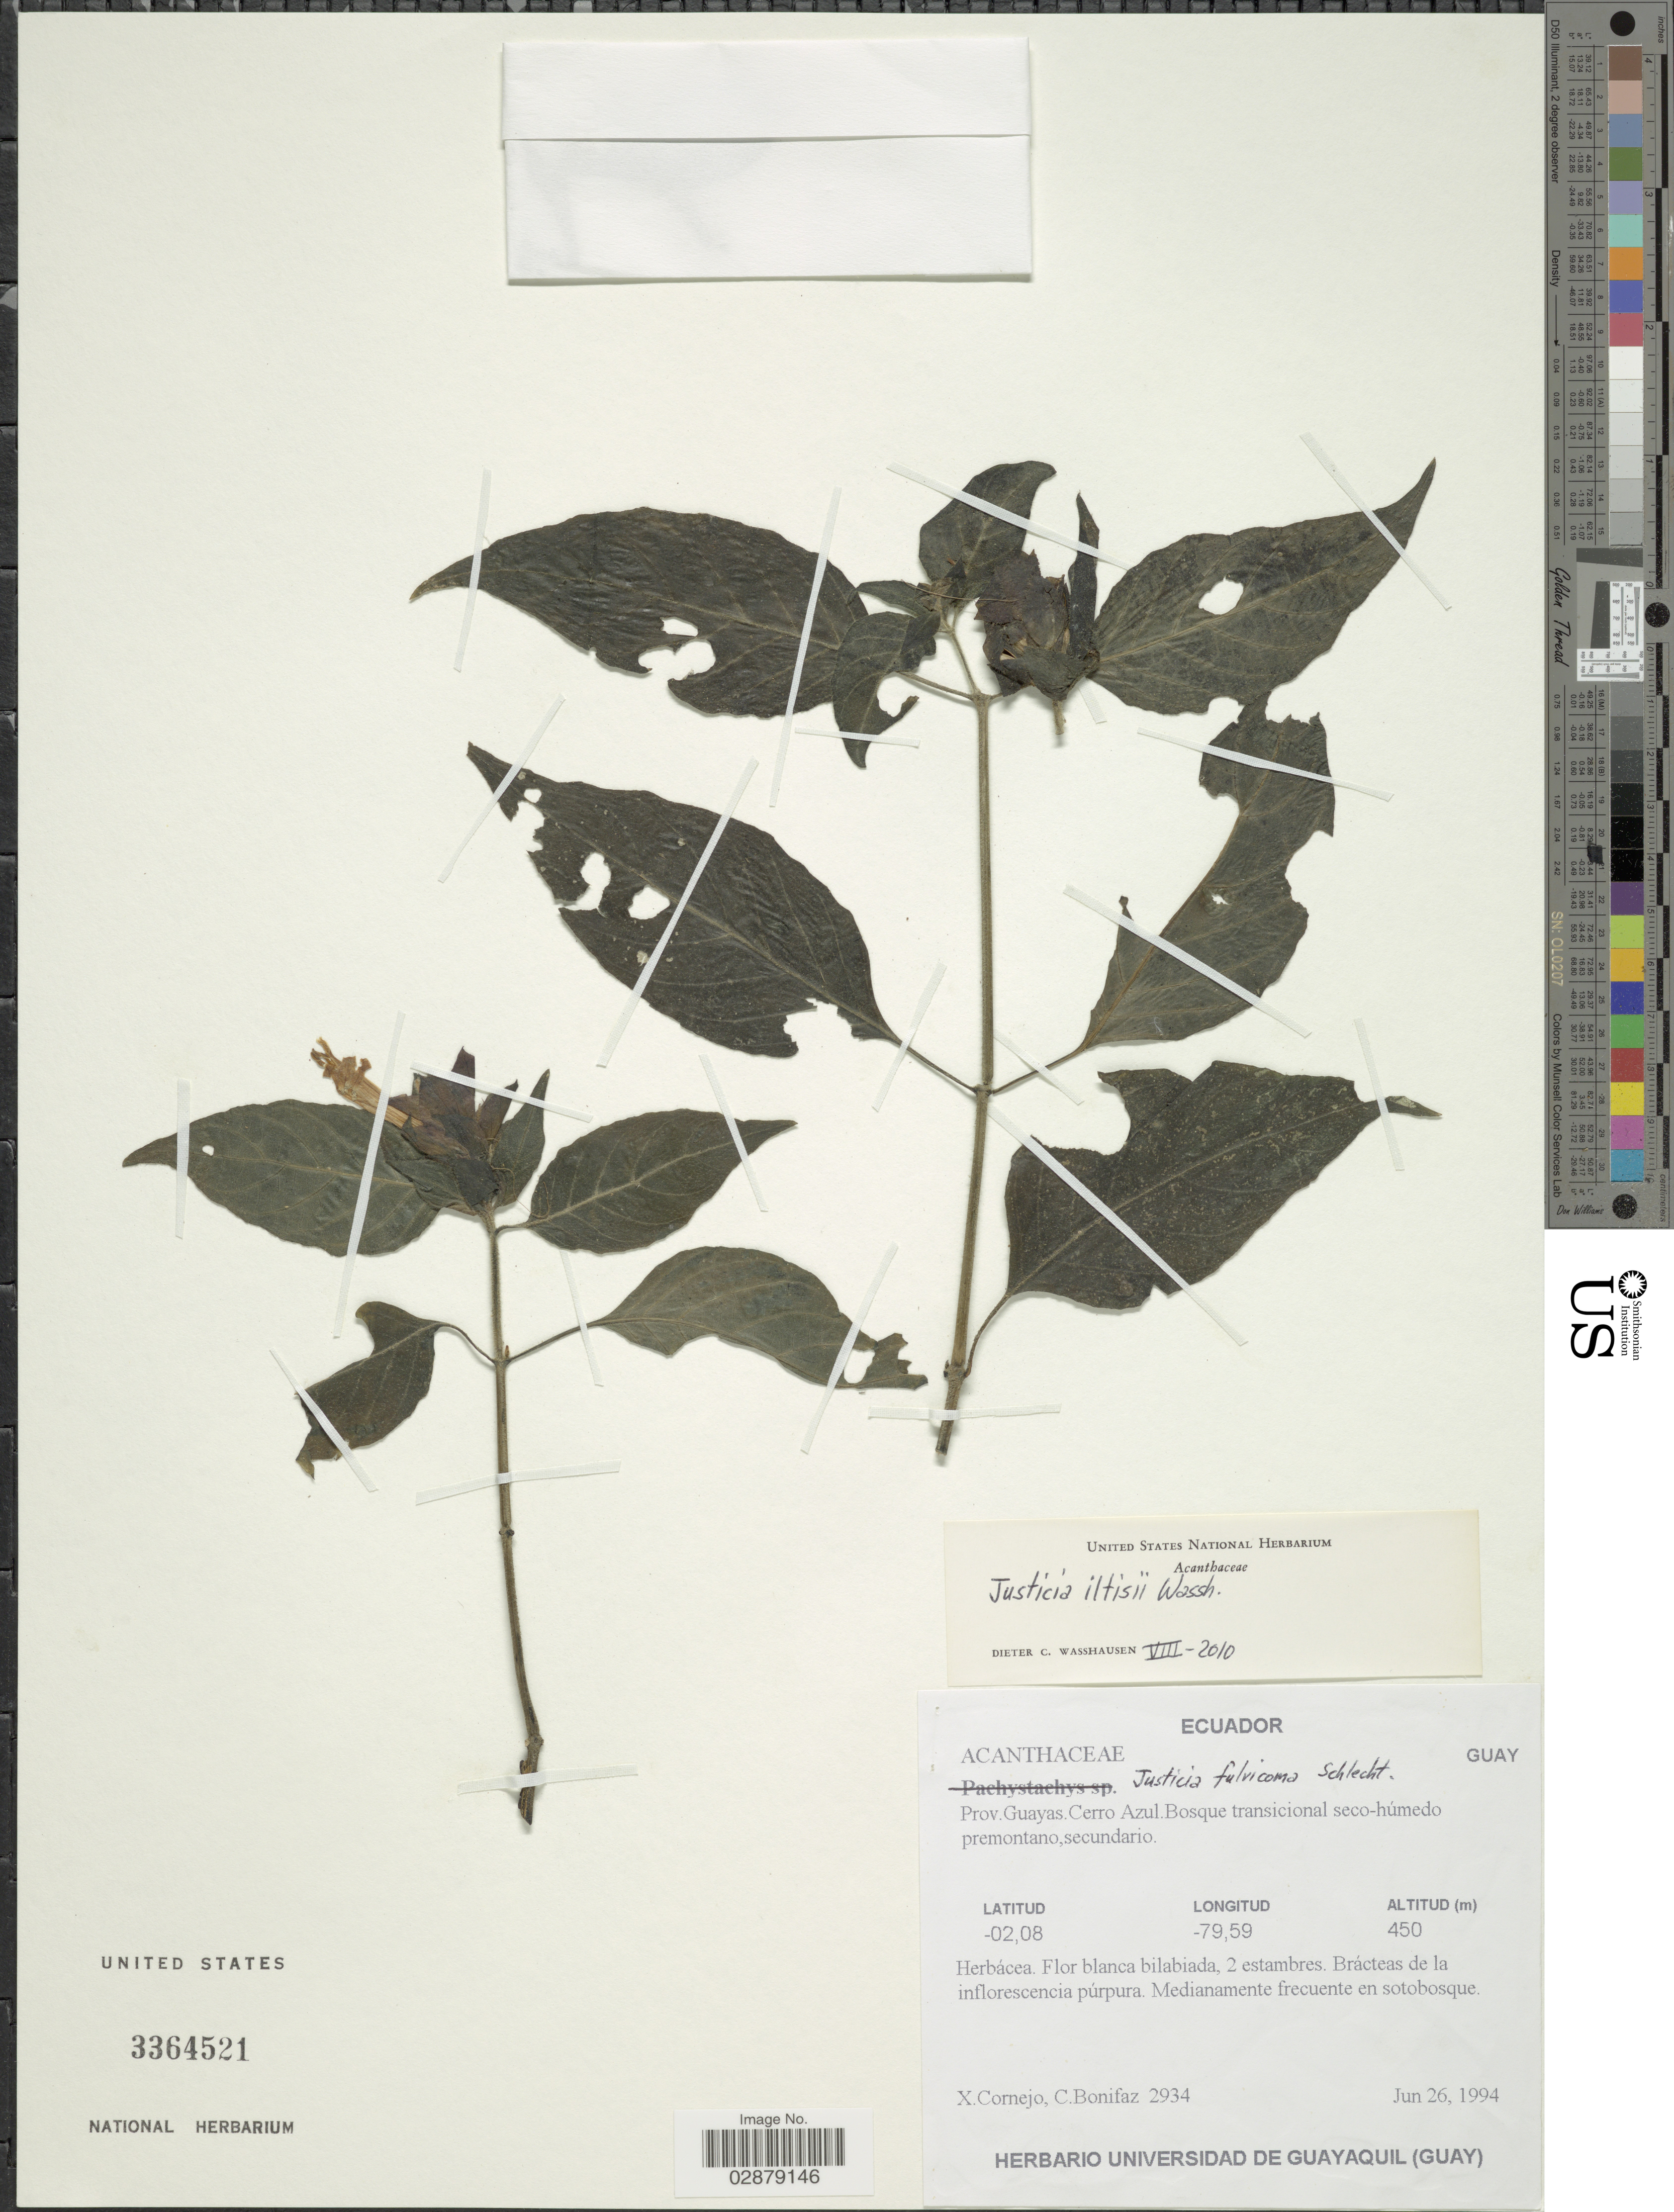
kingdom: Plantae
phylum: Tracheophyta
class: Magnoliopsida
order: Lamiales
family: Acanthaceae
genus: Justicia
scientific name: Justicia iltisii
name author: Wassh.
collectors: X. F. Cornejo & C. Bonifaz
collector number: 2934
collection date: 1994-06-26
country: Ecuador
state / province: Guayas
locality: Cerro Azul.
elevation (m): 450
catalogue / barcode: US 3364521